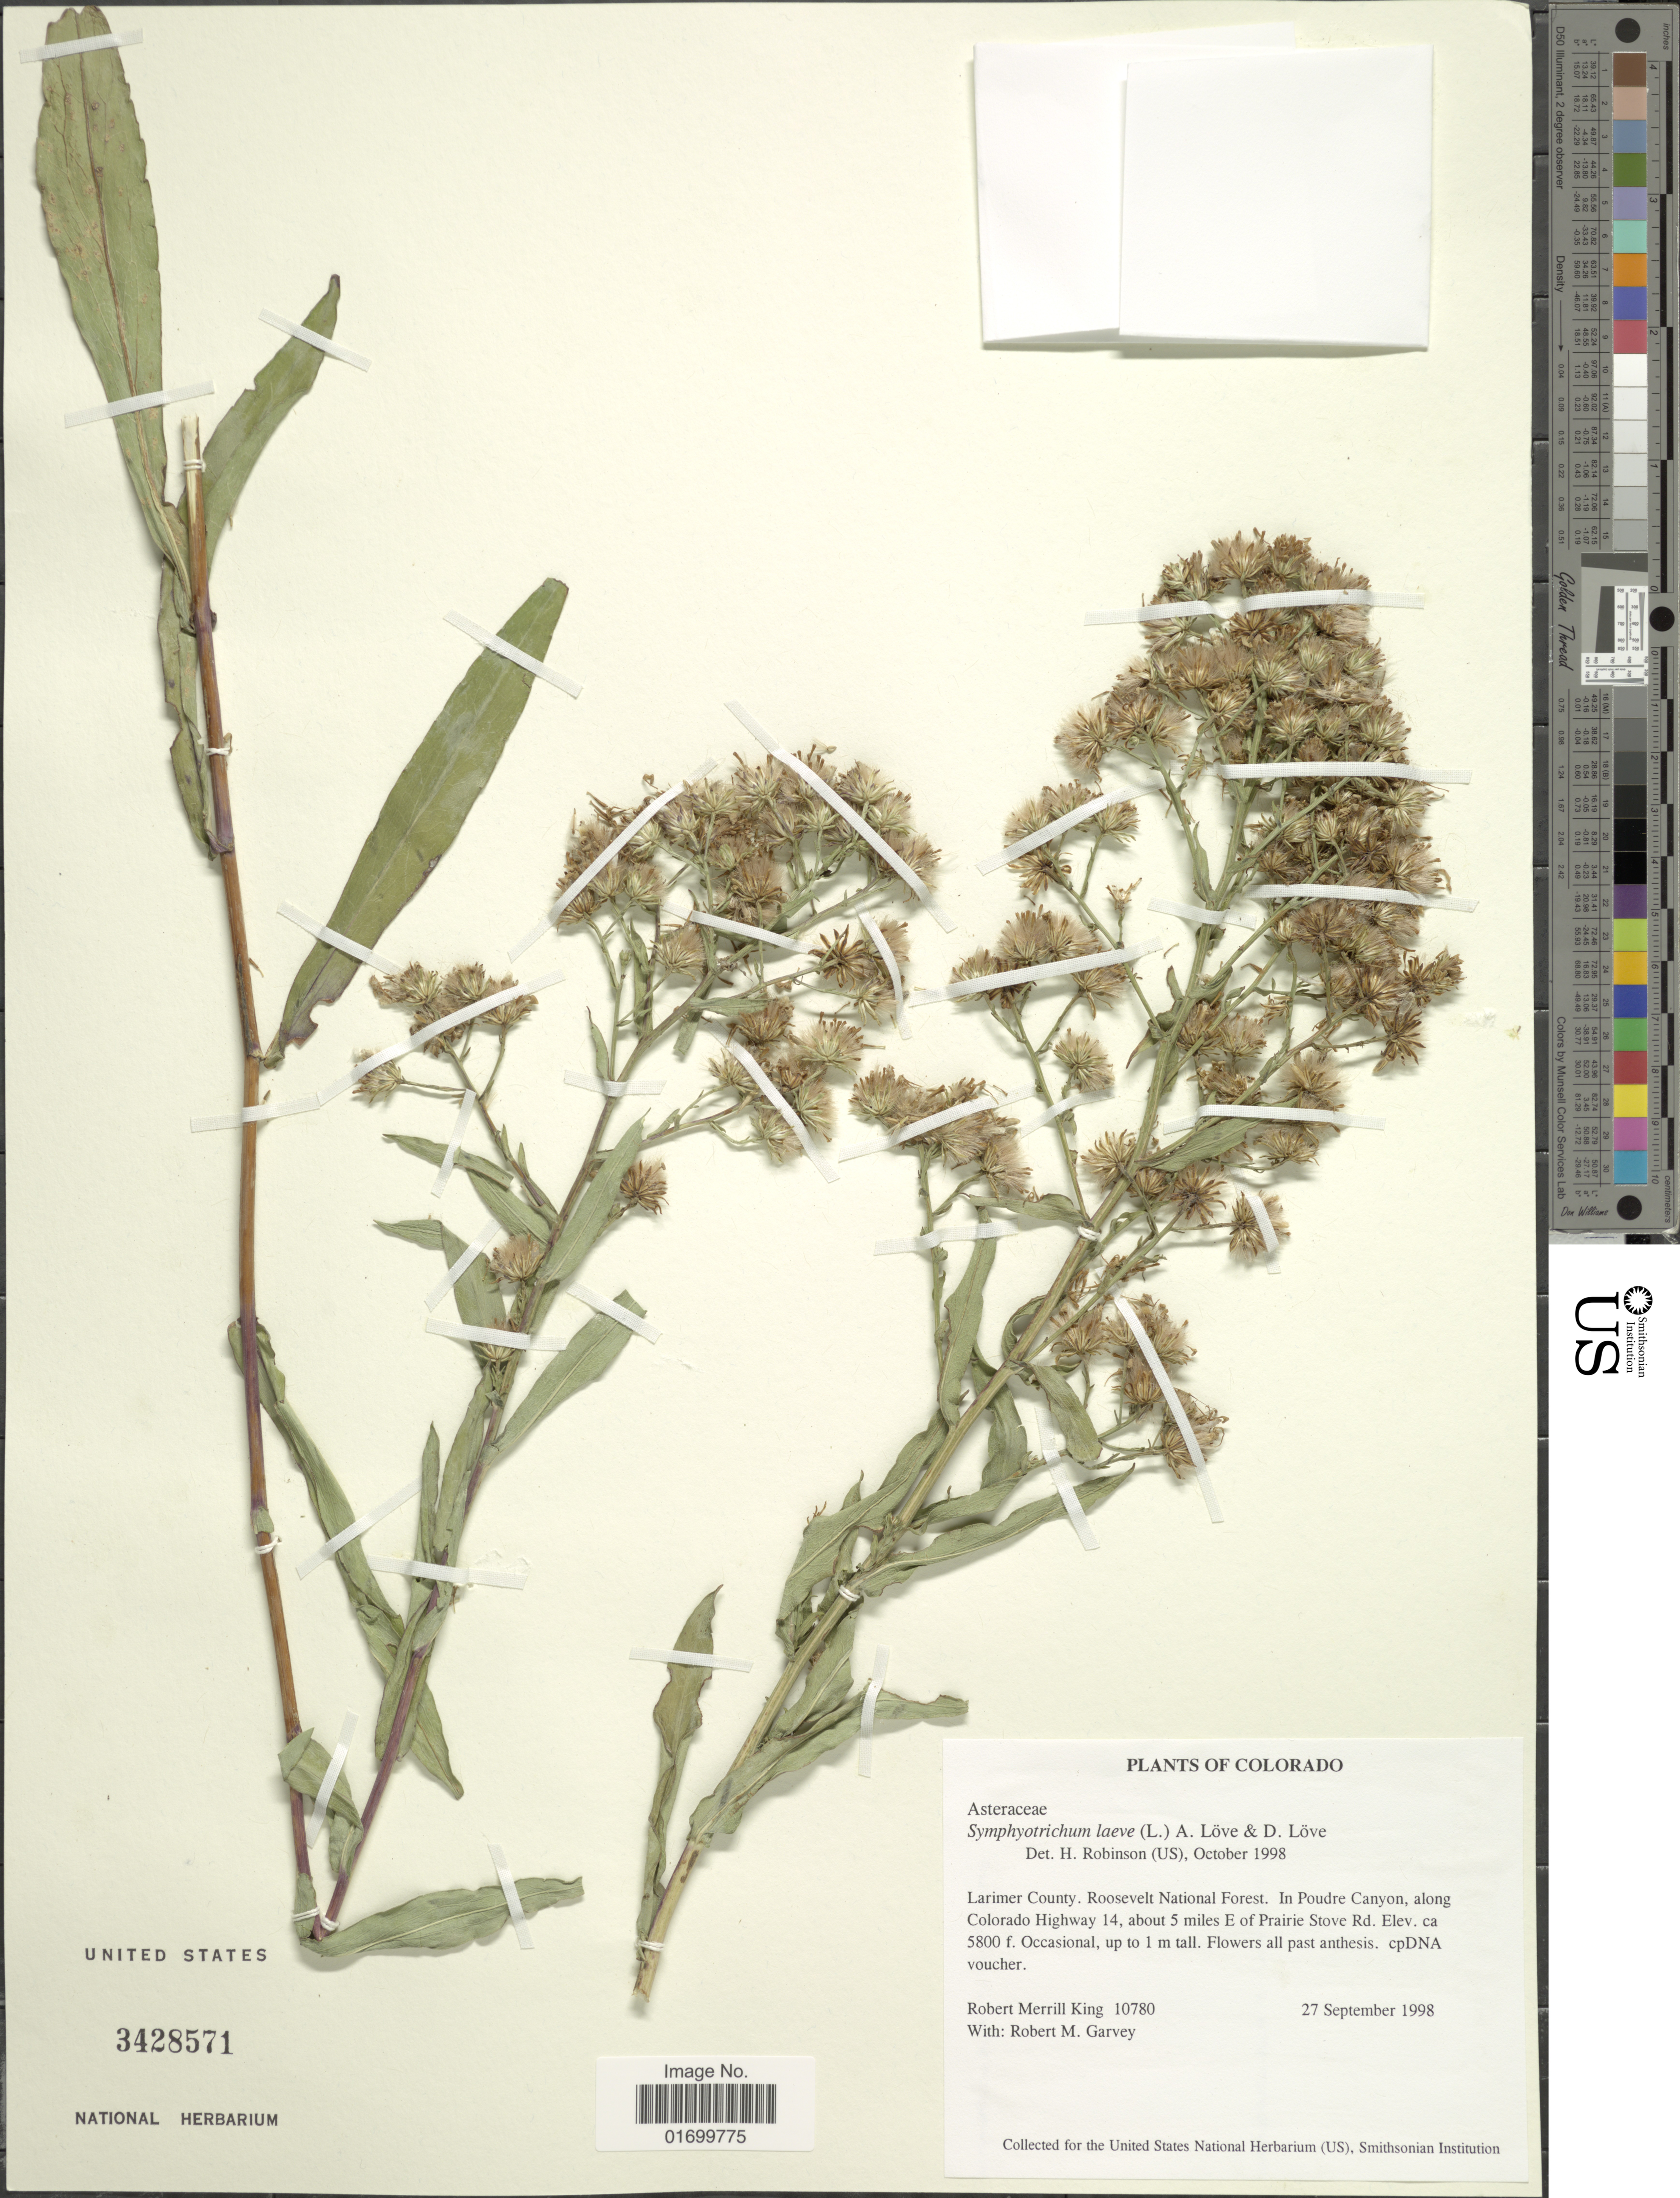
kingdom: Plantae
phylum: Tracheophyta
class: Magnoliopsida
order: Asterales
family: Asteraceae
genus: Symphyotrichum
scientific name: Symphyotrichum laeve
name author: (L.) Á. Löve & D. Löve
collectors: R. M. King & R. Garvey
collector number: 10780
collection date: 1998-09-27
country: United States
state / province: Colorado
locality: Larimer County. Roosevelt National Forest. In Poudre Canyon, along Colorado Highway 14, about 5 miles E of Prairie Stove Rd.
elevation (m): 1768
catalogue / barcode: US 3428571